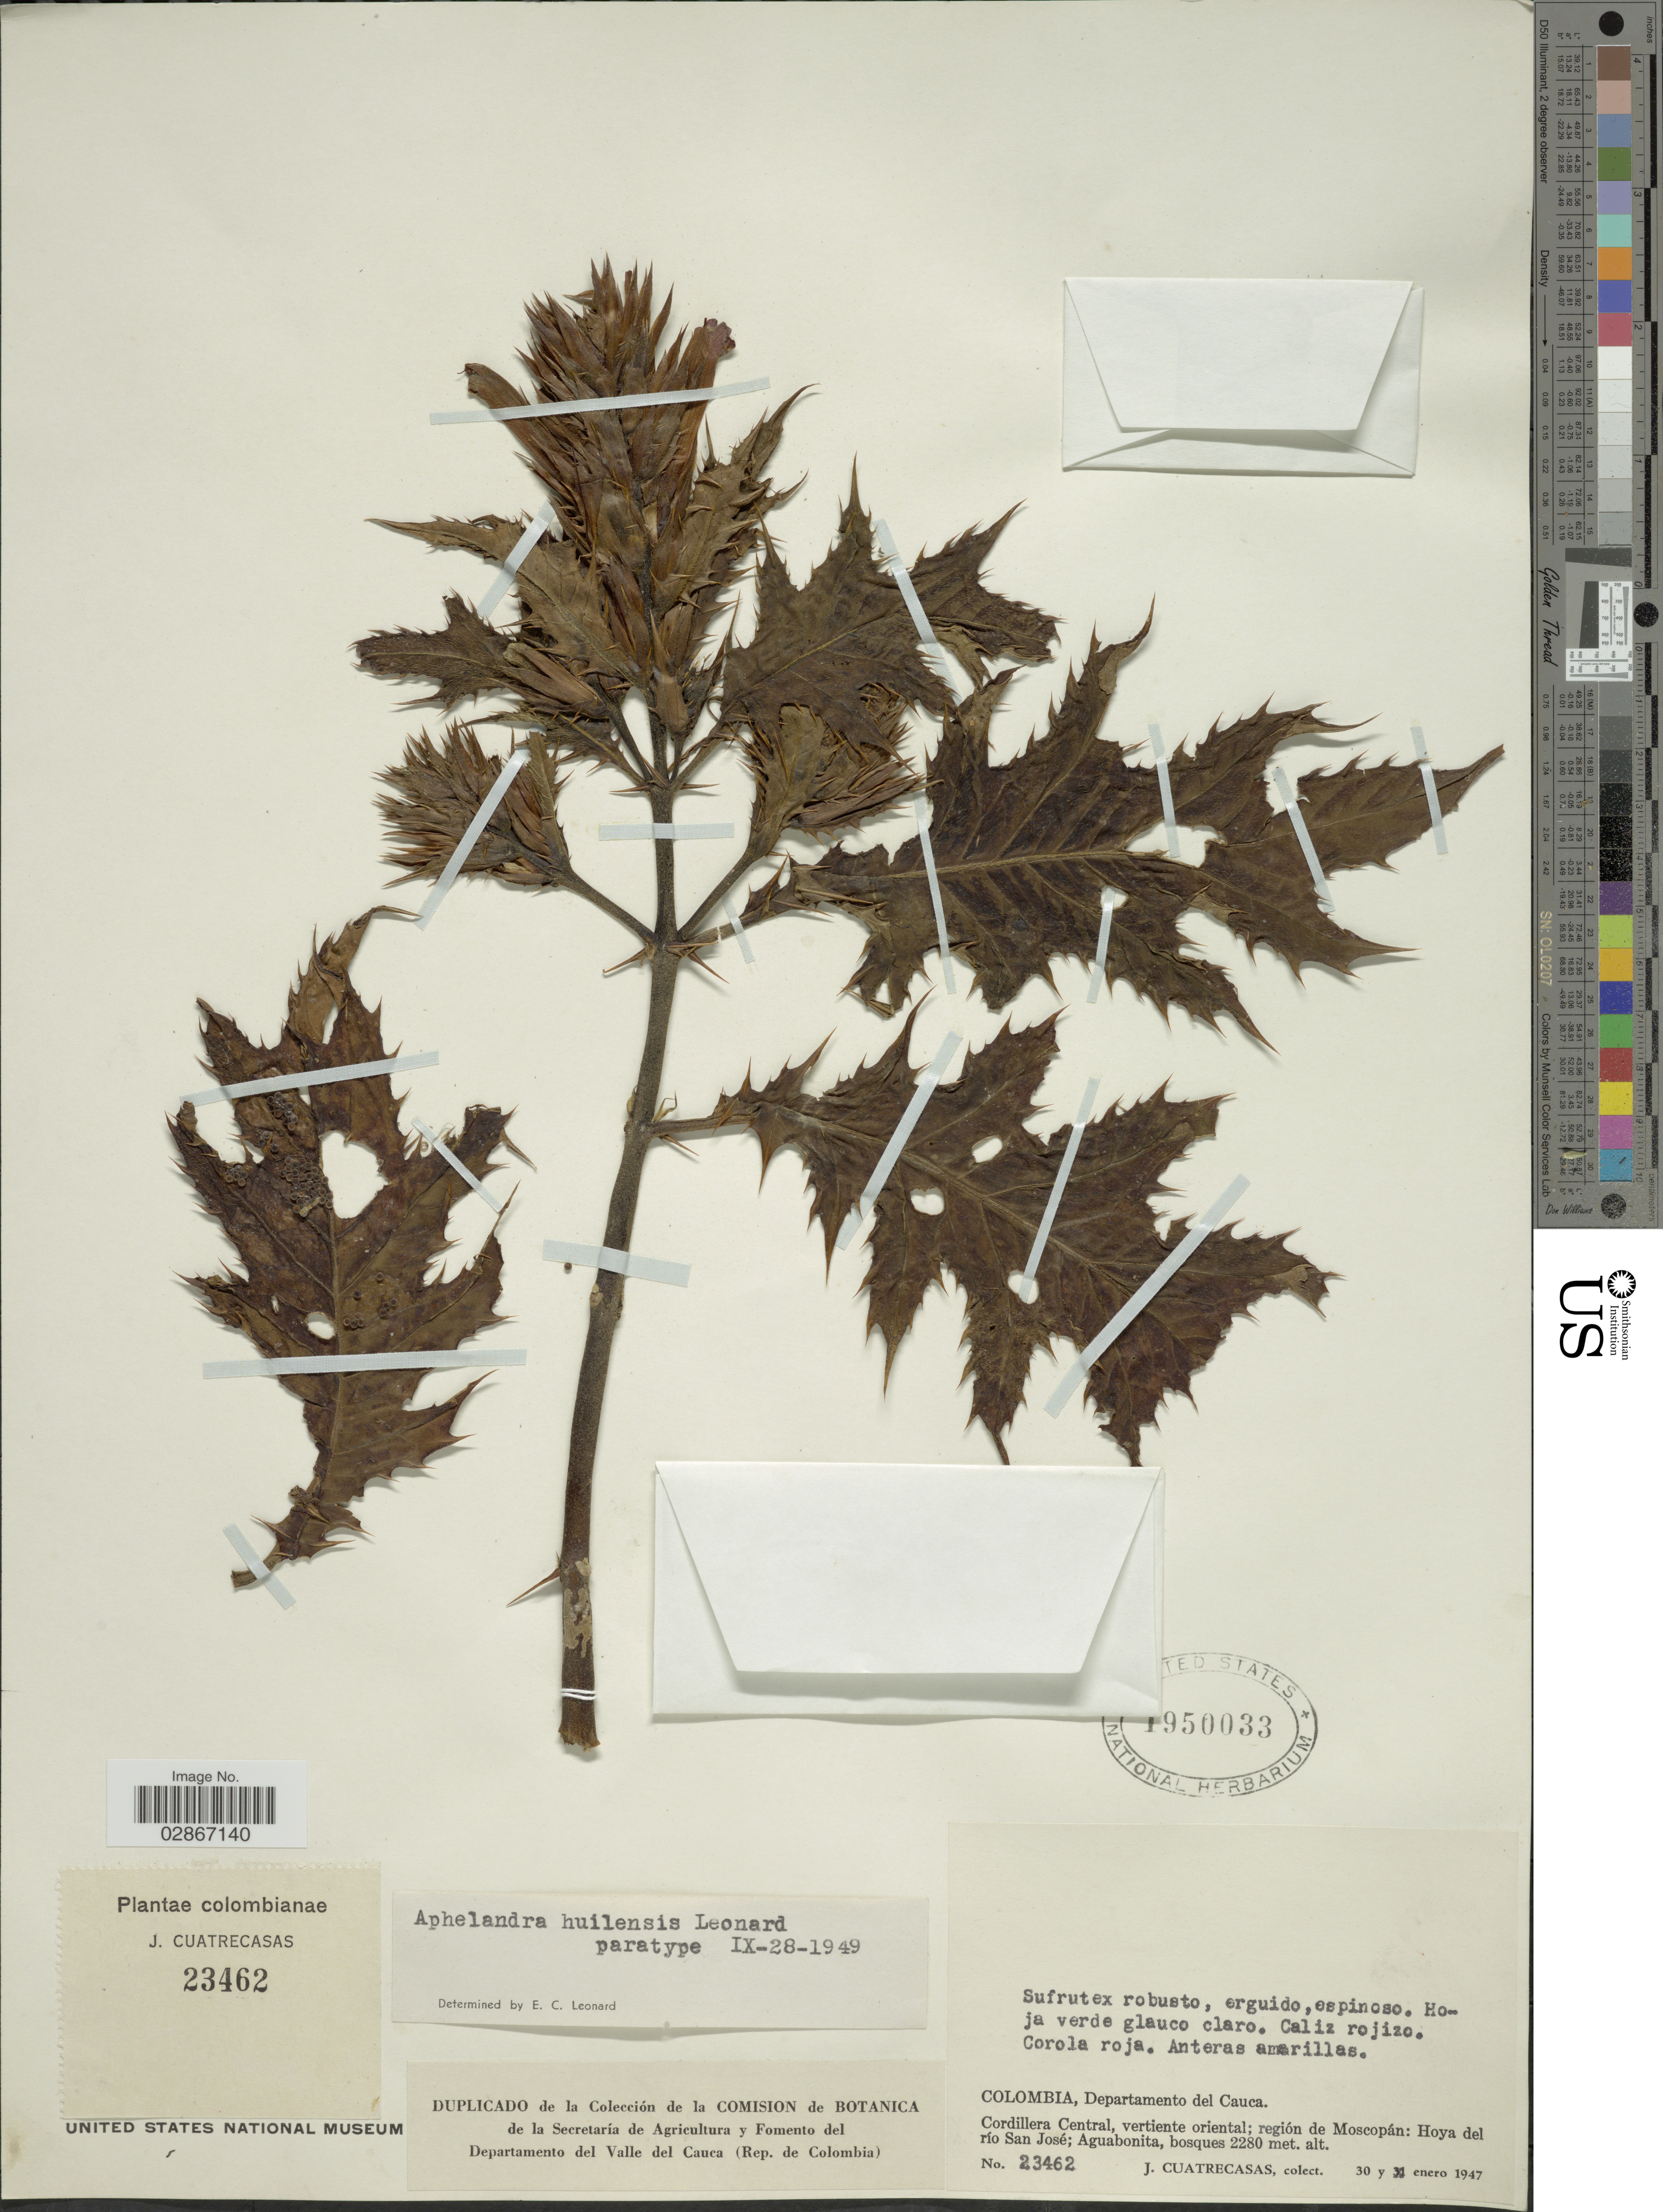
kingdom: Plantae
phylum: Tracheophyta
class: Magnoliopsida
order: Lamiales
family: Acanthaceae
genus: Aphelandra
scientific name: Aphelandra huilensis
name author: Leonard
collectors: J. Cuatrecasas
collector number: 23462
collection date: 1947-01-30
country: Colombia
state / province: Cauca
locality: Departamento del Cauca. Cordillera Central, vertiente oriental; región de Moscopán: Hoya del río San José; Aguabonita.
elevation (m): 2280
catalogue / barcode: US 1950033